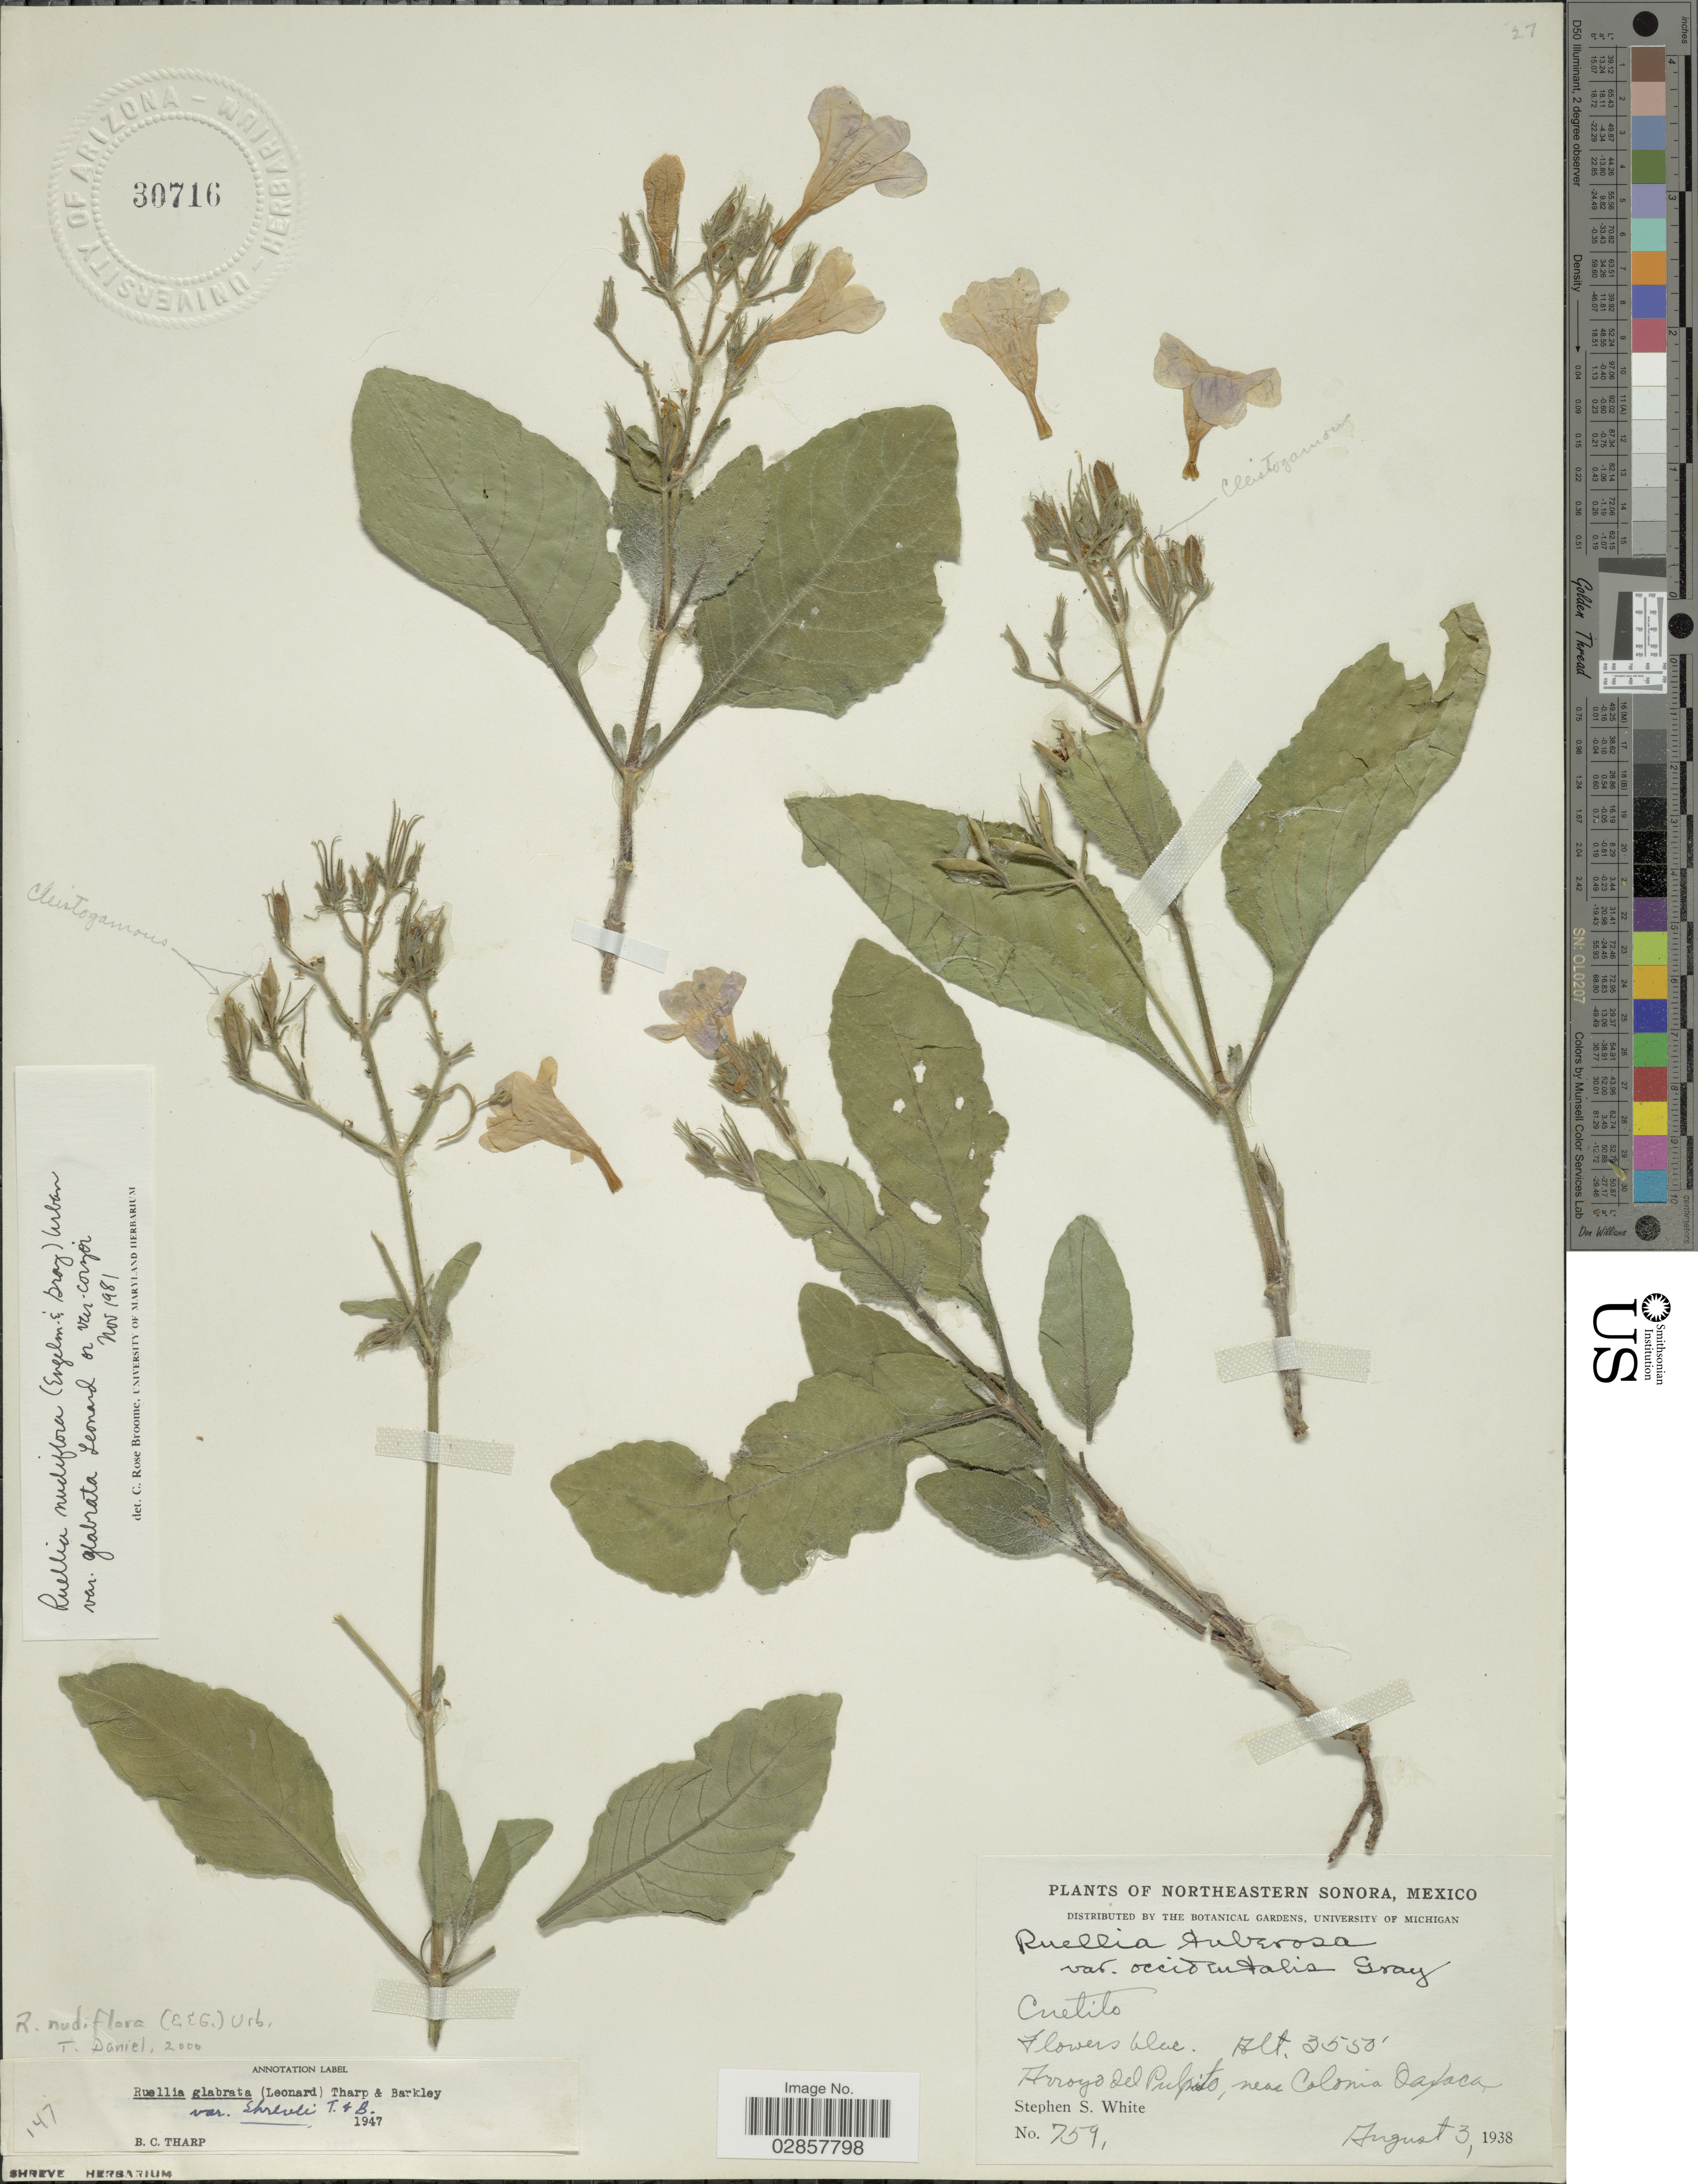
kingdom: Plantae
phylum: Tracheophyta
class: Magnoliopsida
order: Lamiales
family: Acanthaceae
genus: Ruellia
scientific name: Ruellia nudiflora var. glabrata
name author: Leonard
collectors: S. S. White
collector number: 759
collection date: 1938-08-03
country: Mexico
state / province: Sonora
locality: Northeastern Sonora. Arroyo del Pulpito, near Colonia Oaxaca,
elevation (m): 1082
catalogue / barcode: US 30716